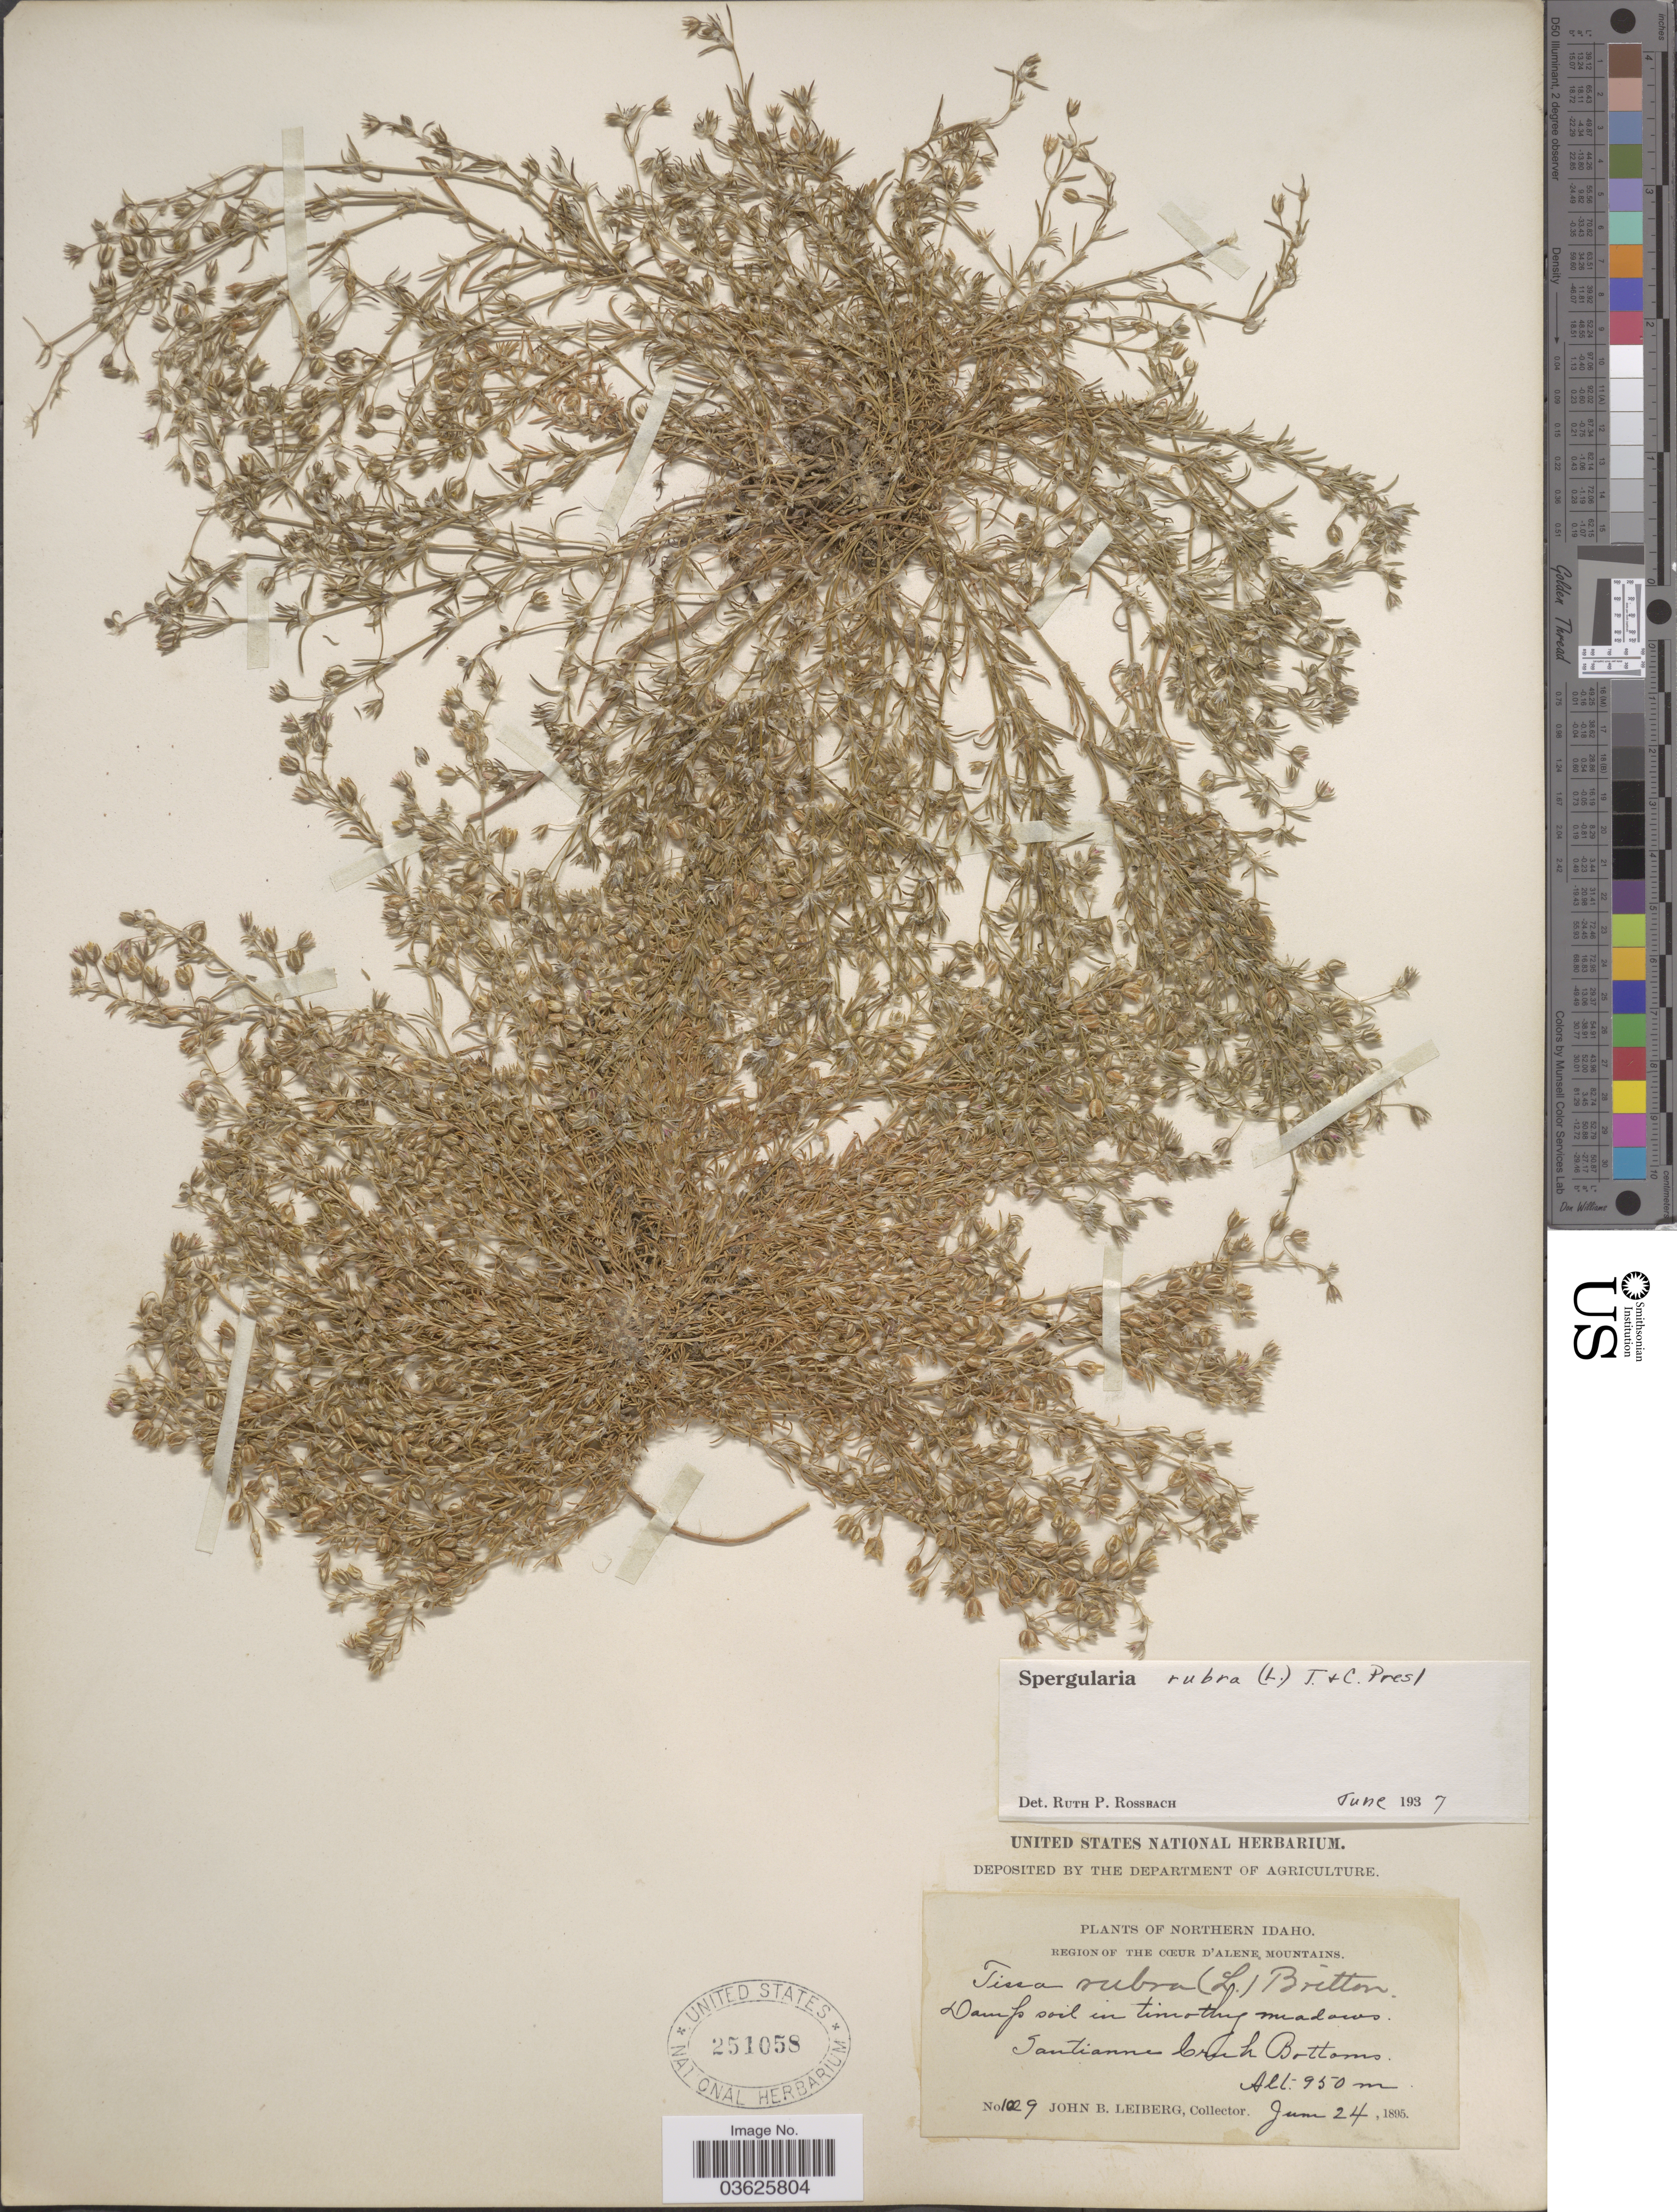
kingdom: Plantae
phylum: Tracheophyta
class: Magnoliopsida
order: Caryophyllales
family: Caryophyllaceae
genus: Spergularia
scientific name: Spergularia rubra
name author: (L.) J. Presl & C. Presl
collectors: J. B. Leiberg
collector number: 1029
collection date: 1895-06-24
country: United States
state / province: Idaho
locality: Northern Idaho. Region of The Coeur d'Alene Mountains. Santianne Creek Bottoms.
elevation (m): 950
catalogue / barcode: US 251058